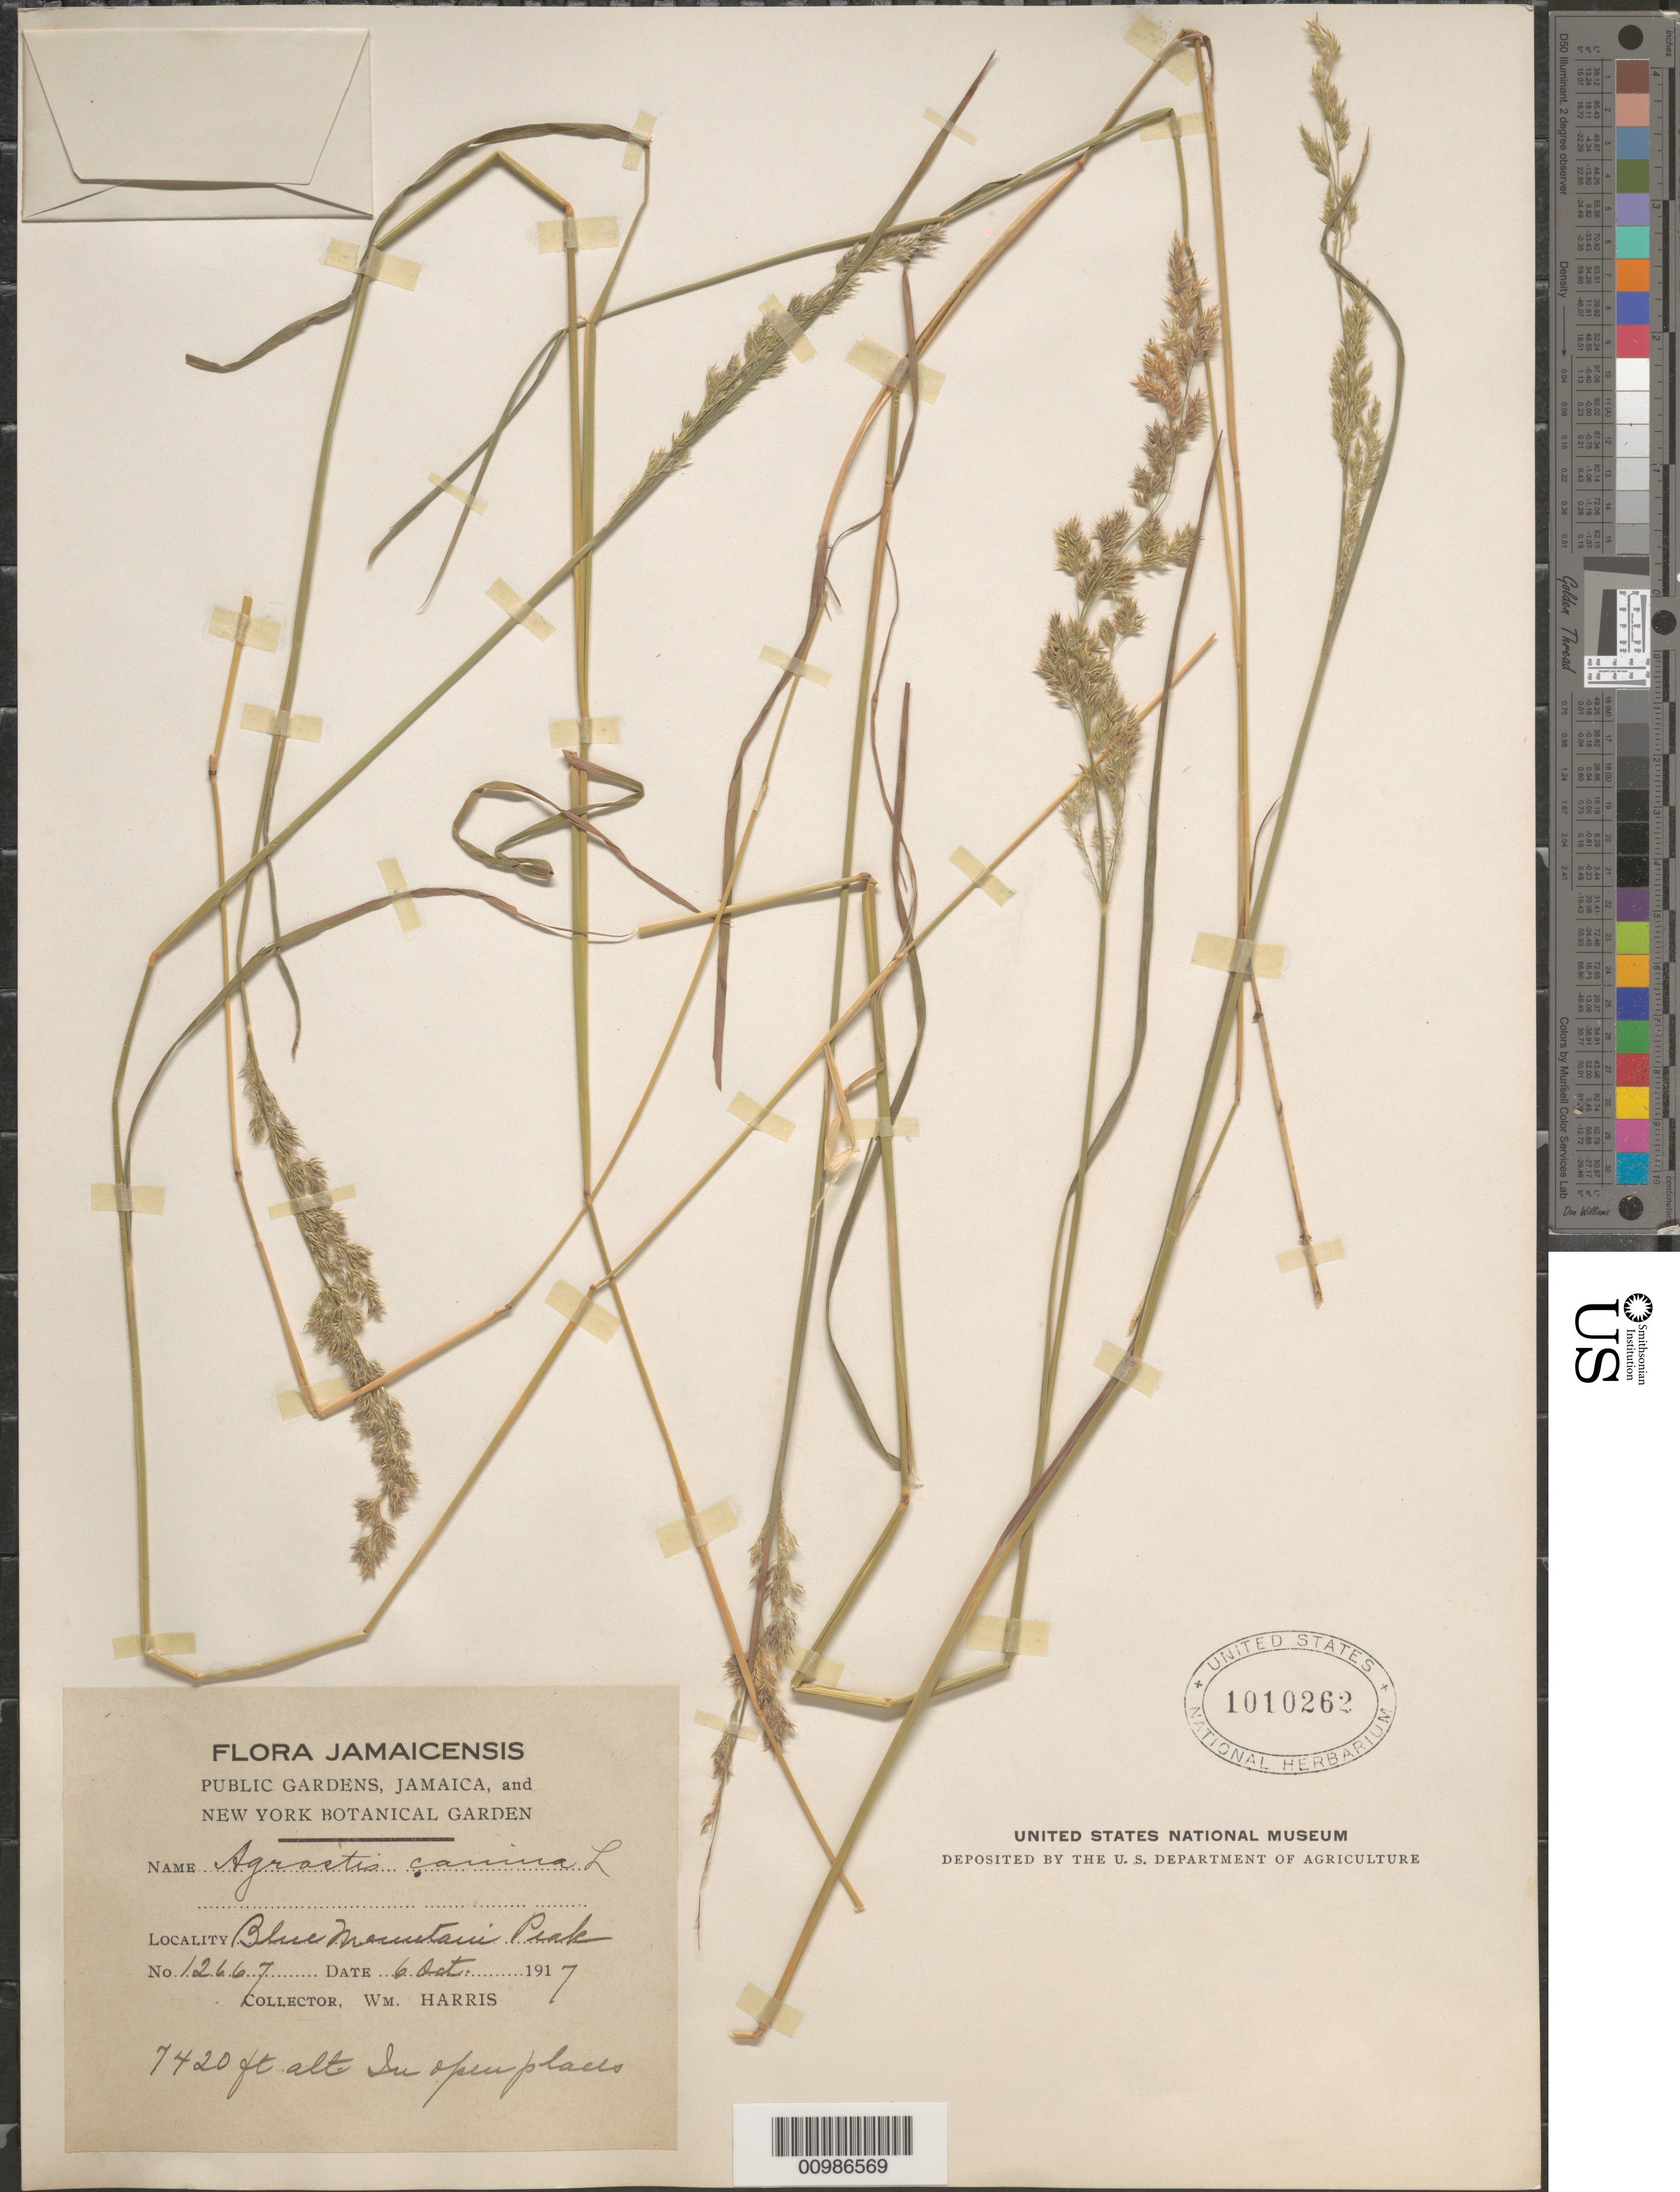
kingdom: Plantae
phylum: Tracheophyta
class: Liliopsida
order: Poales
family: Poaceae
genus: Agrostis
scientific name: Agrostis canina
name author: L.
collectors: W. H. Harris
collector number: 12667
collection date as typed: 06 Oct 1917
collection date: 1917-10-06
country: Jamaica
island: Jamaica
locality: Blue Mountain Peak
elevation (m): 2262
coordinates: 0 N, 0 E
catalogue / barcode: US 1010262